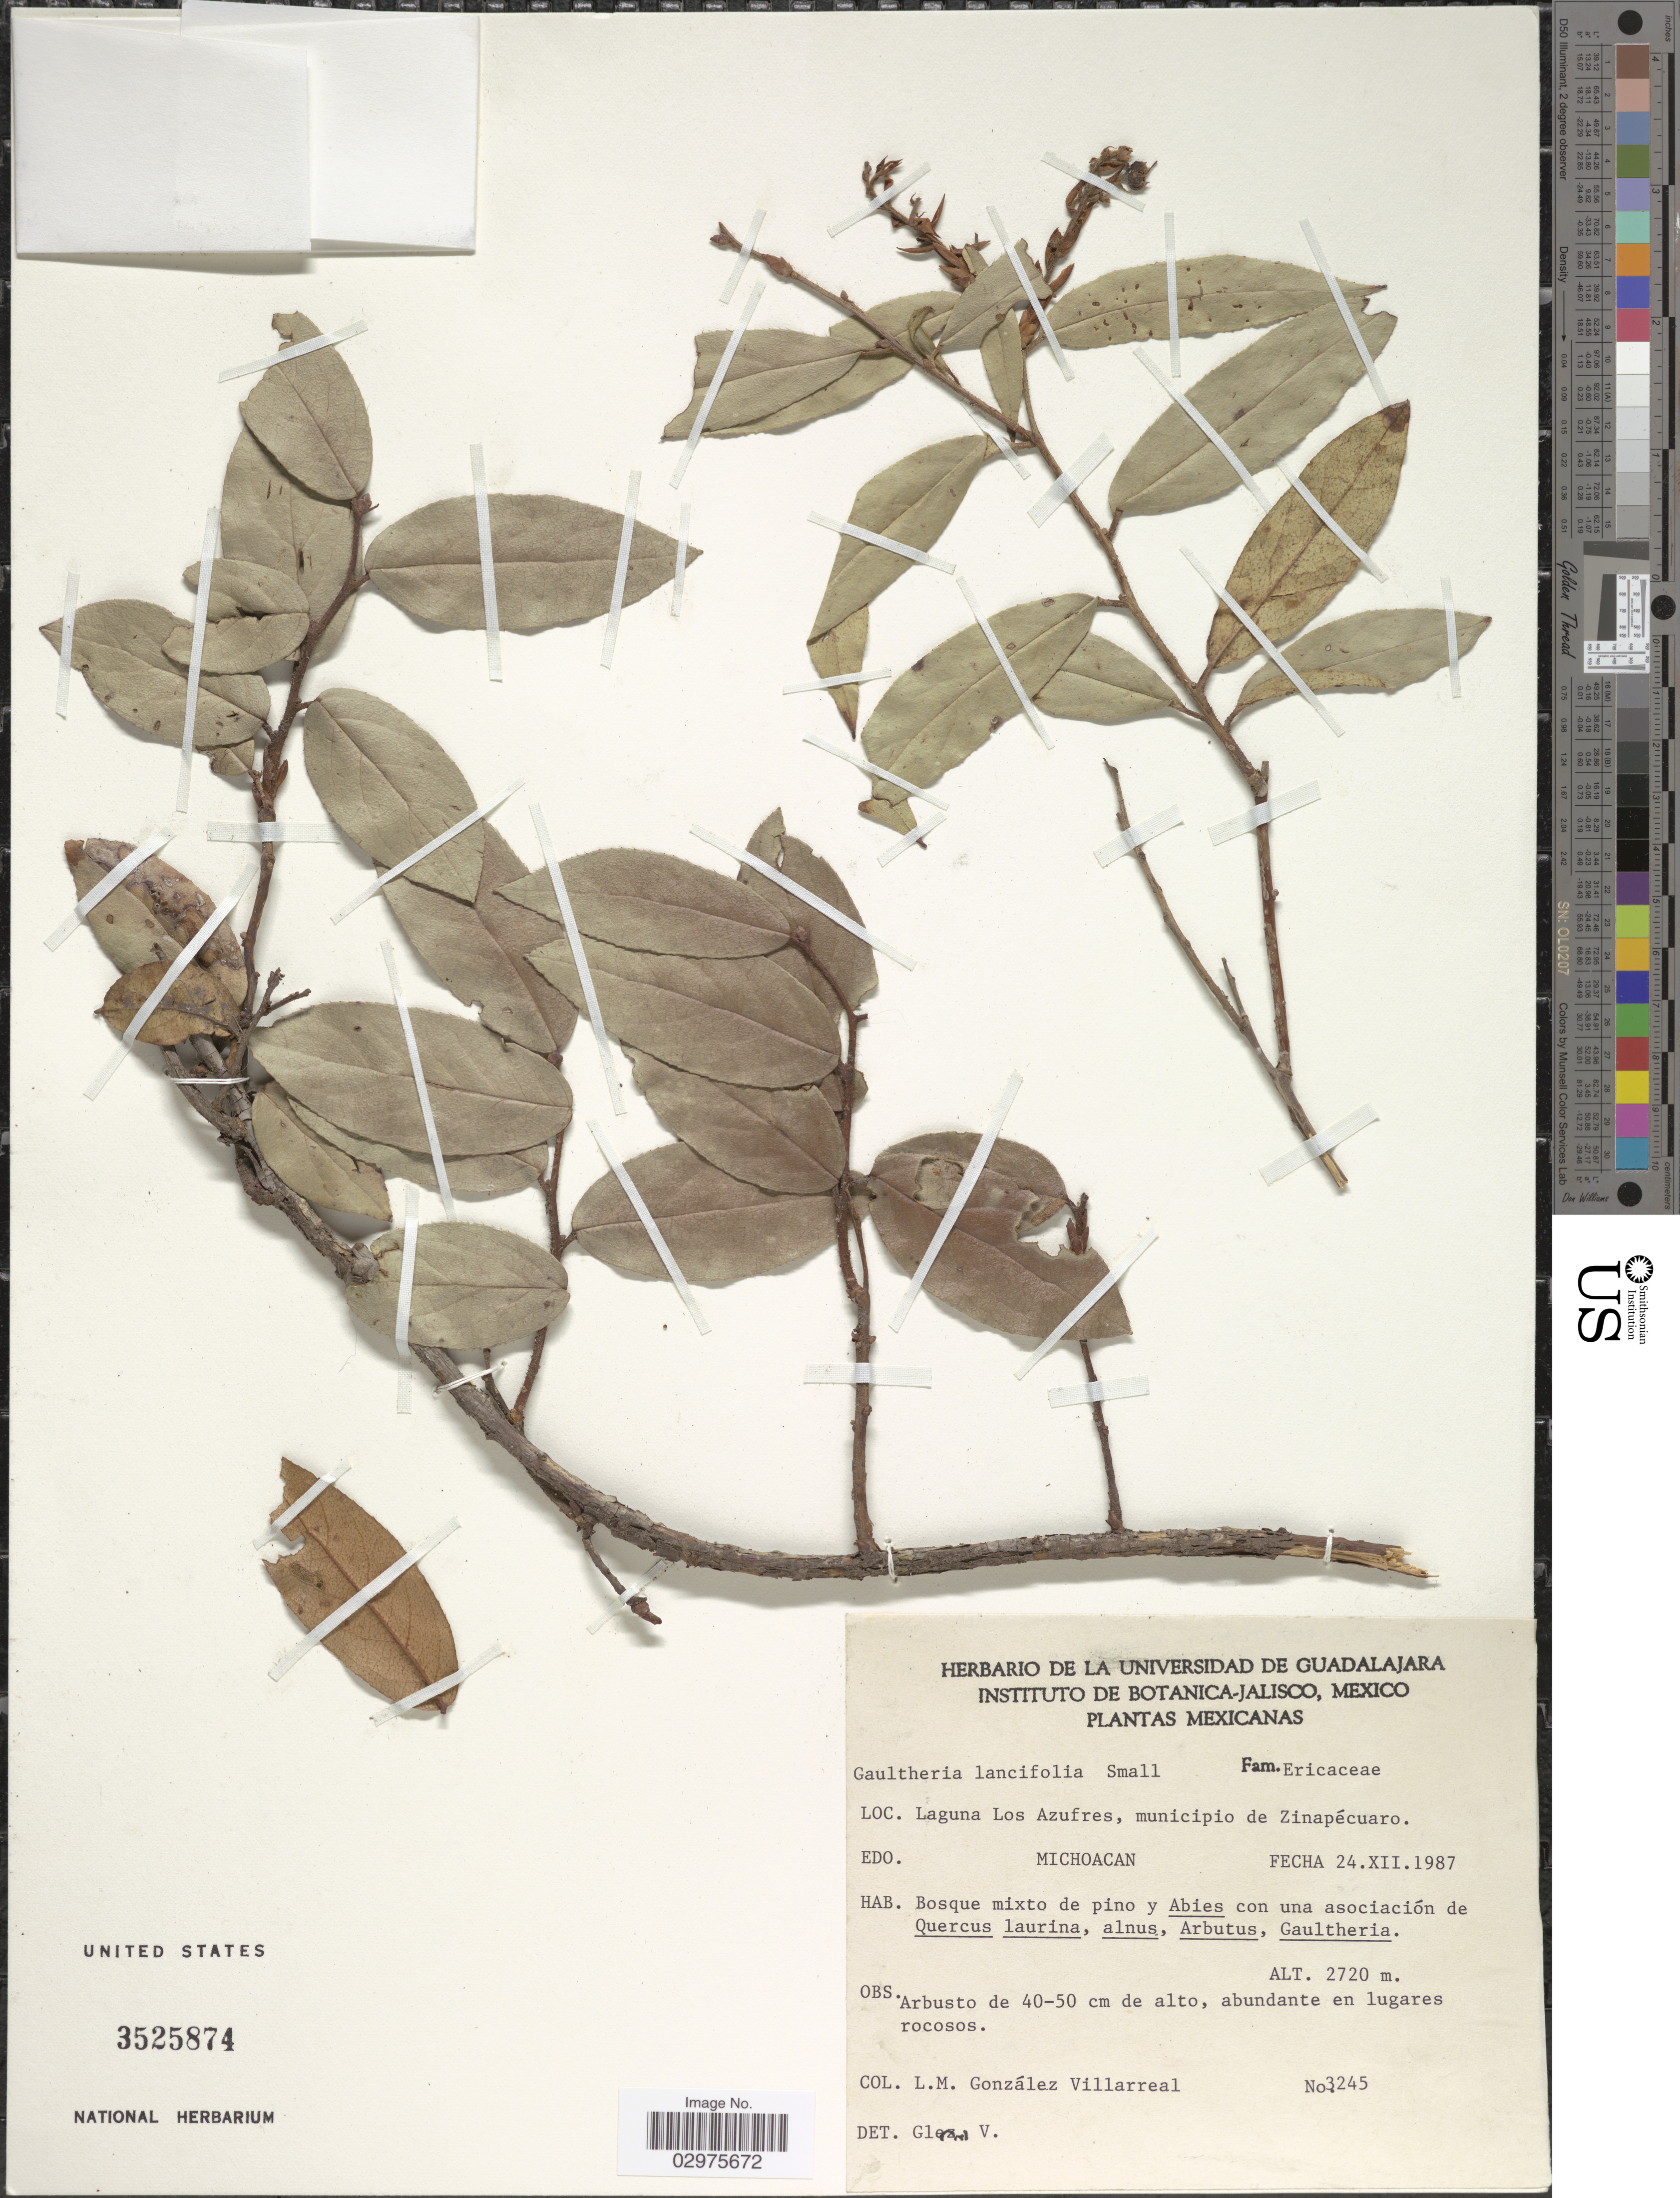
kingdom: Plantae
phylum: Tracheophyta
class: Magnoliopsida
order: Ericales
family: Ericaceae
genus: Gaultheria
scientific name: Gaultheria lancifolia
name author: Small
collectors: L. M. González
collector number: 3245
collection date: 1987-12-24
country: Mexico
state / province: Michoacán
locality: Laguna Los Azufres, municipio de Zinapécuaro.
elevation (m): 2720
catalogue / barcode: US 3525874